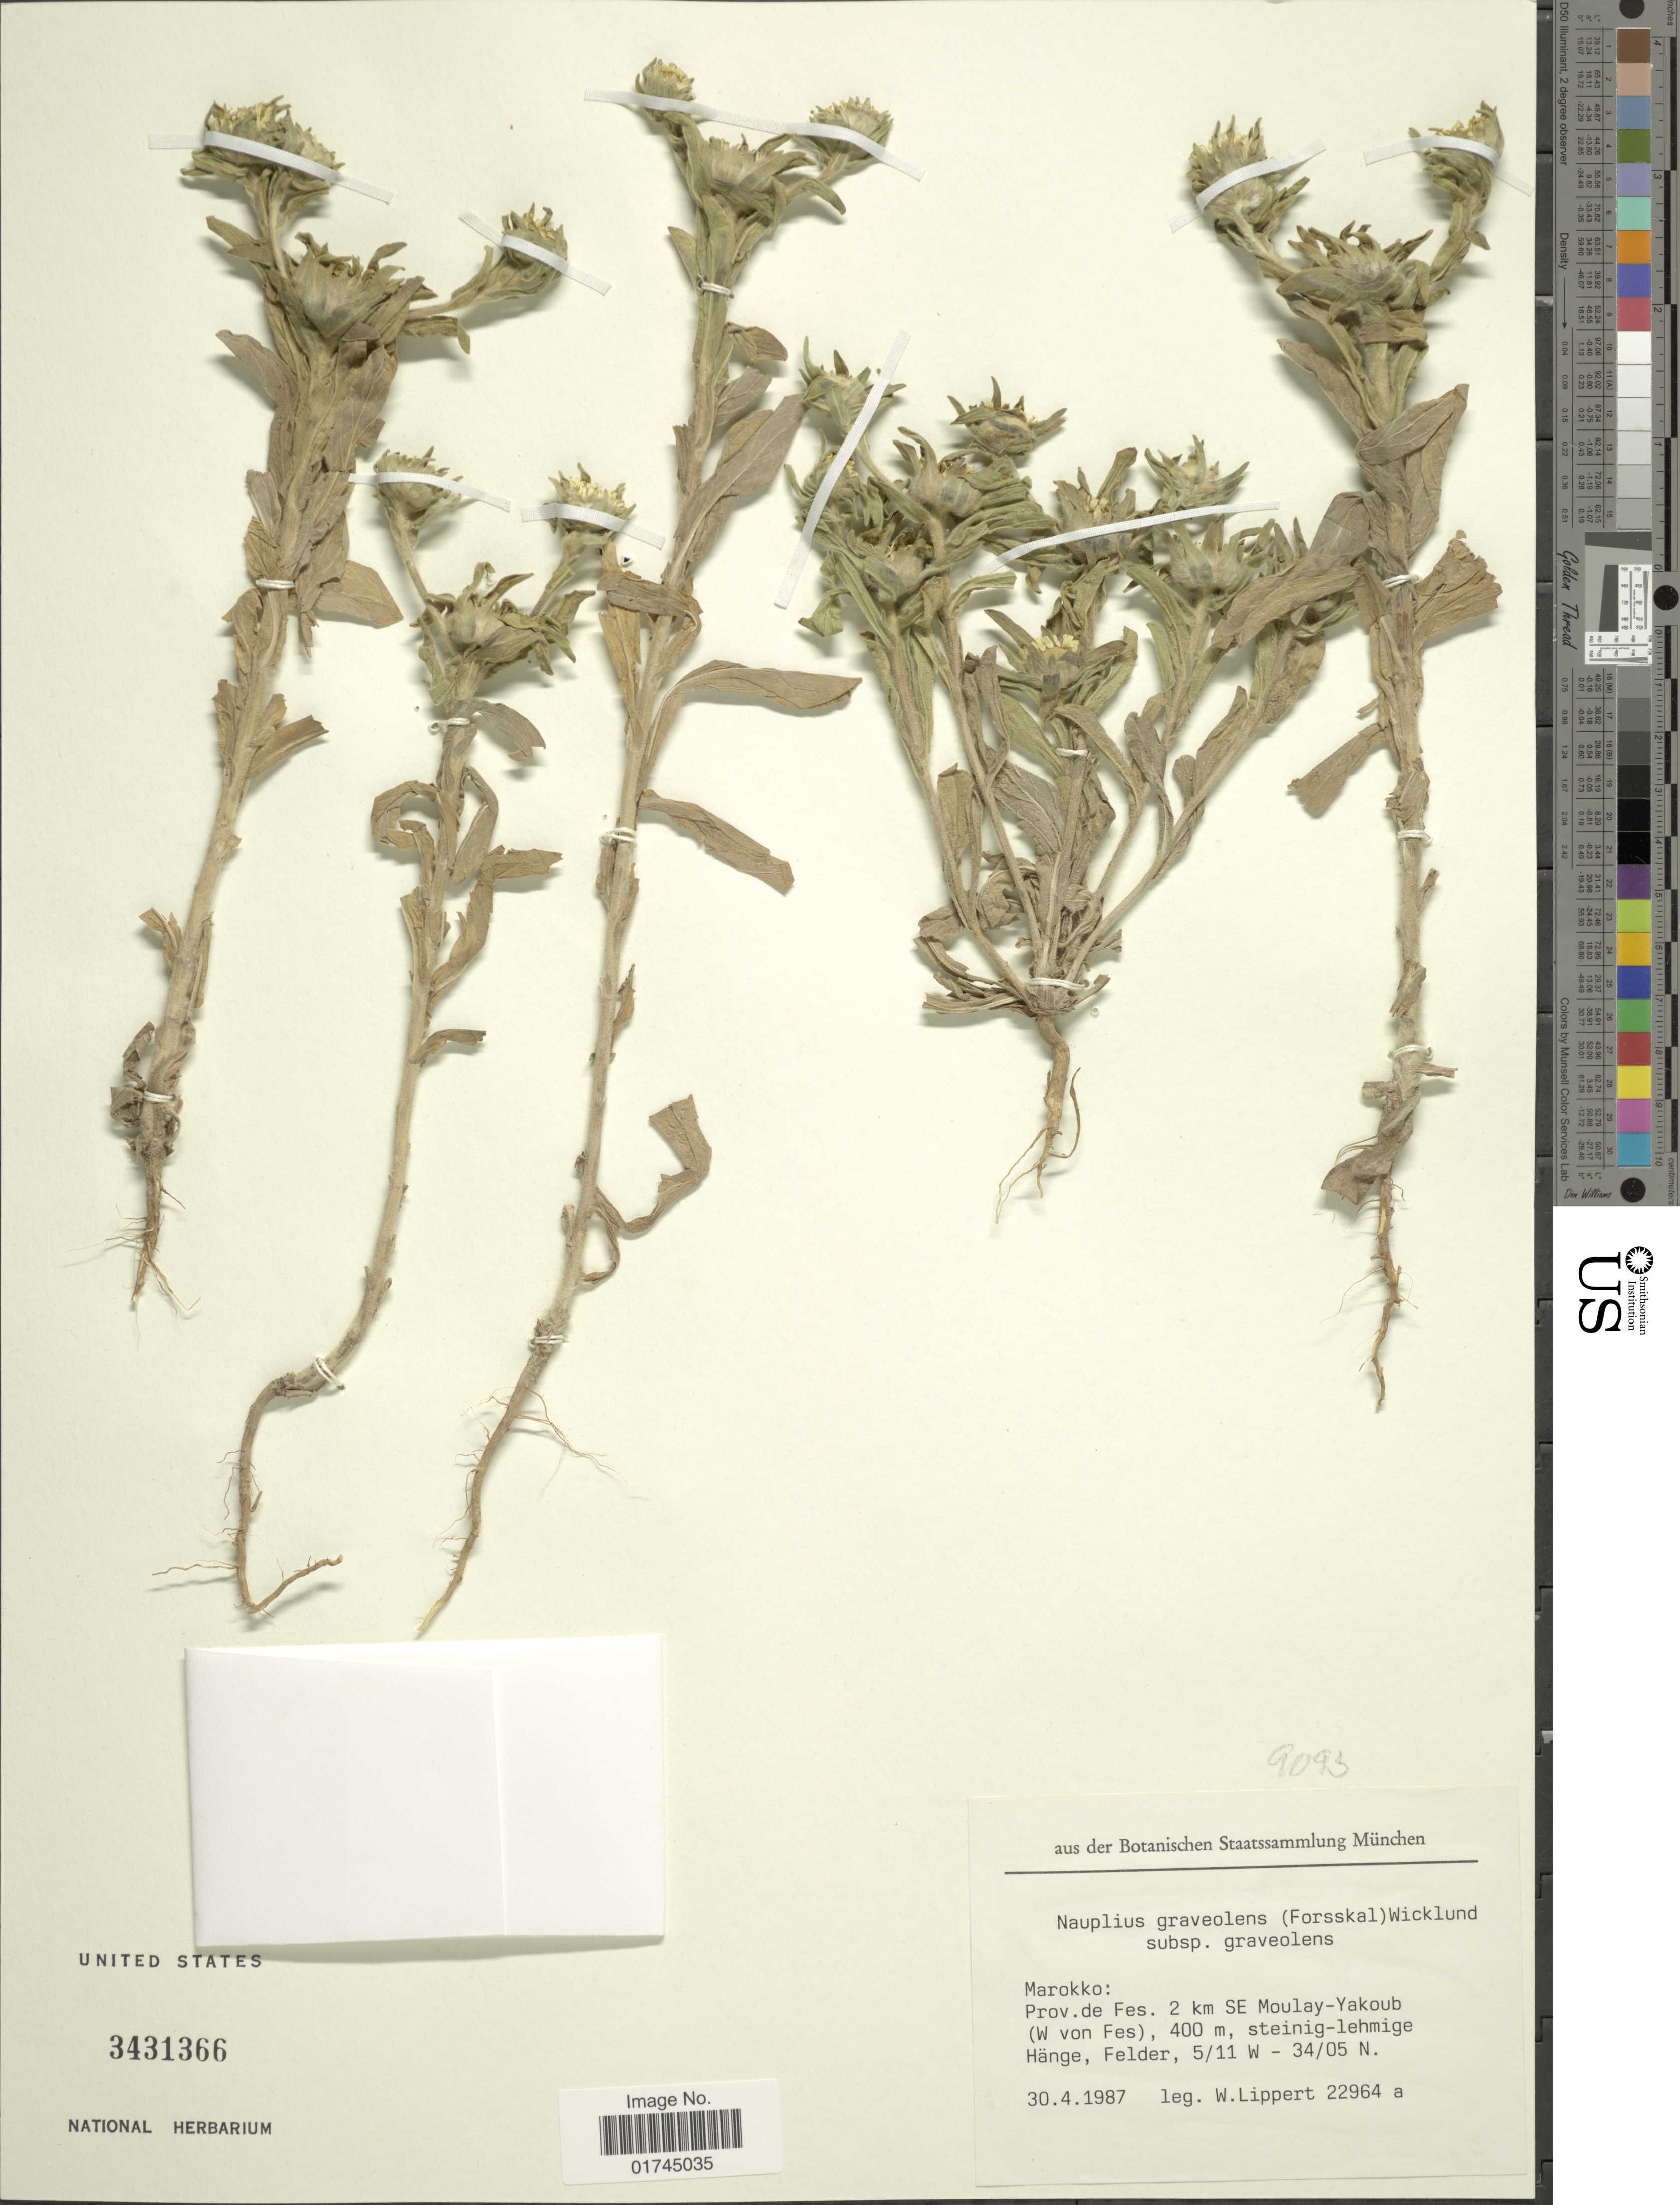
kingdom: Plantae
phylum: Tracheophyta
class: Magnoliopsida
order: Asterales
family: Asteraceae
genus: Nauplius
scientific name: Nauplius graveolens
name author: (Forssk.) Wiklund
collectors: W. Lippert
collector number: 22964a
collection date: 1987-04-30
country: Morocco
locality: Prov. de Fes. 2 km SE Moulay-Yakoub (W von Fes)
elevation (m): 400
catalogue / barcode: US 3431366